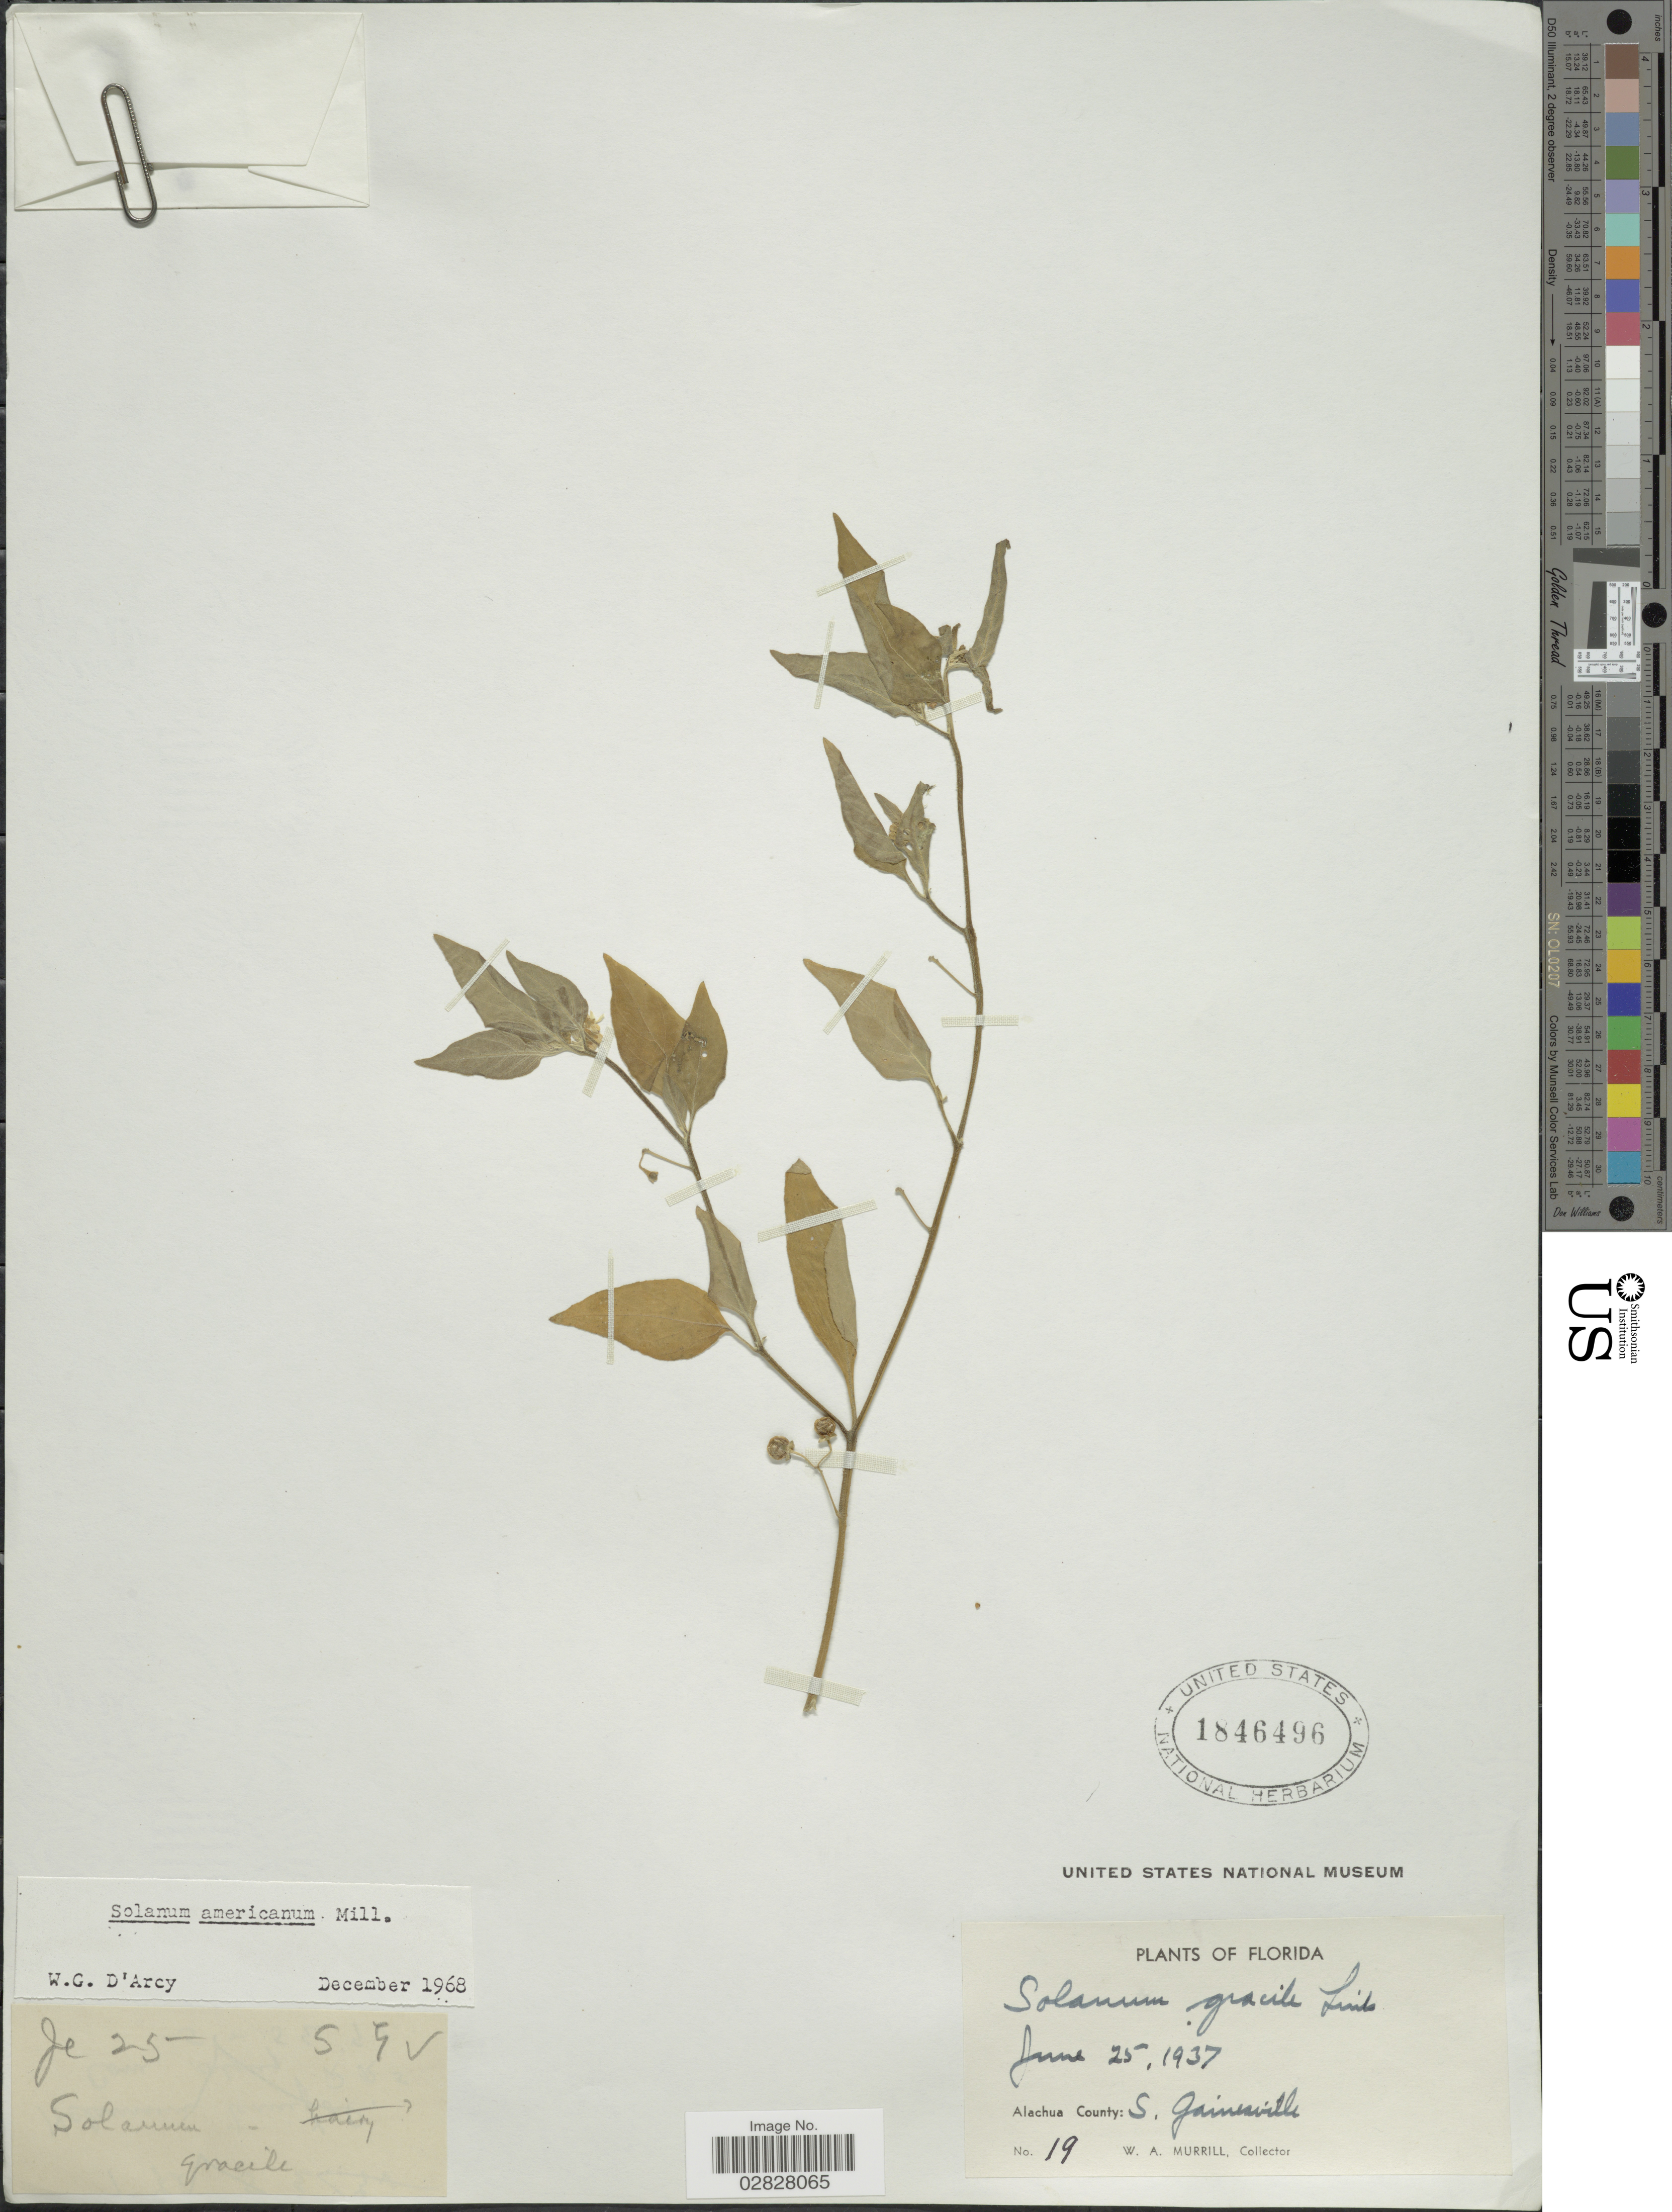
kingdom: Plantae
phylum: Tracheophyta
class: Magnoliopsida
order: Solanales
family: Solanaceae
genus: Solanum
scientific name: Solanum americanum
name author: Mill.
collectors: W. A. Murrill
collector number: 19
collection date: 1937-06-25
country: United States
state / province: Florida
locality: Alachua County: S. Gainesville.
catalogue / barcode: US 1846496